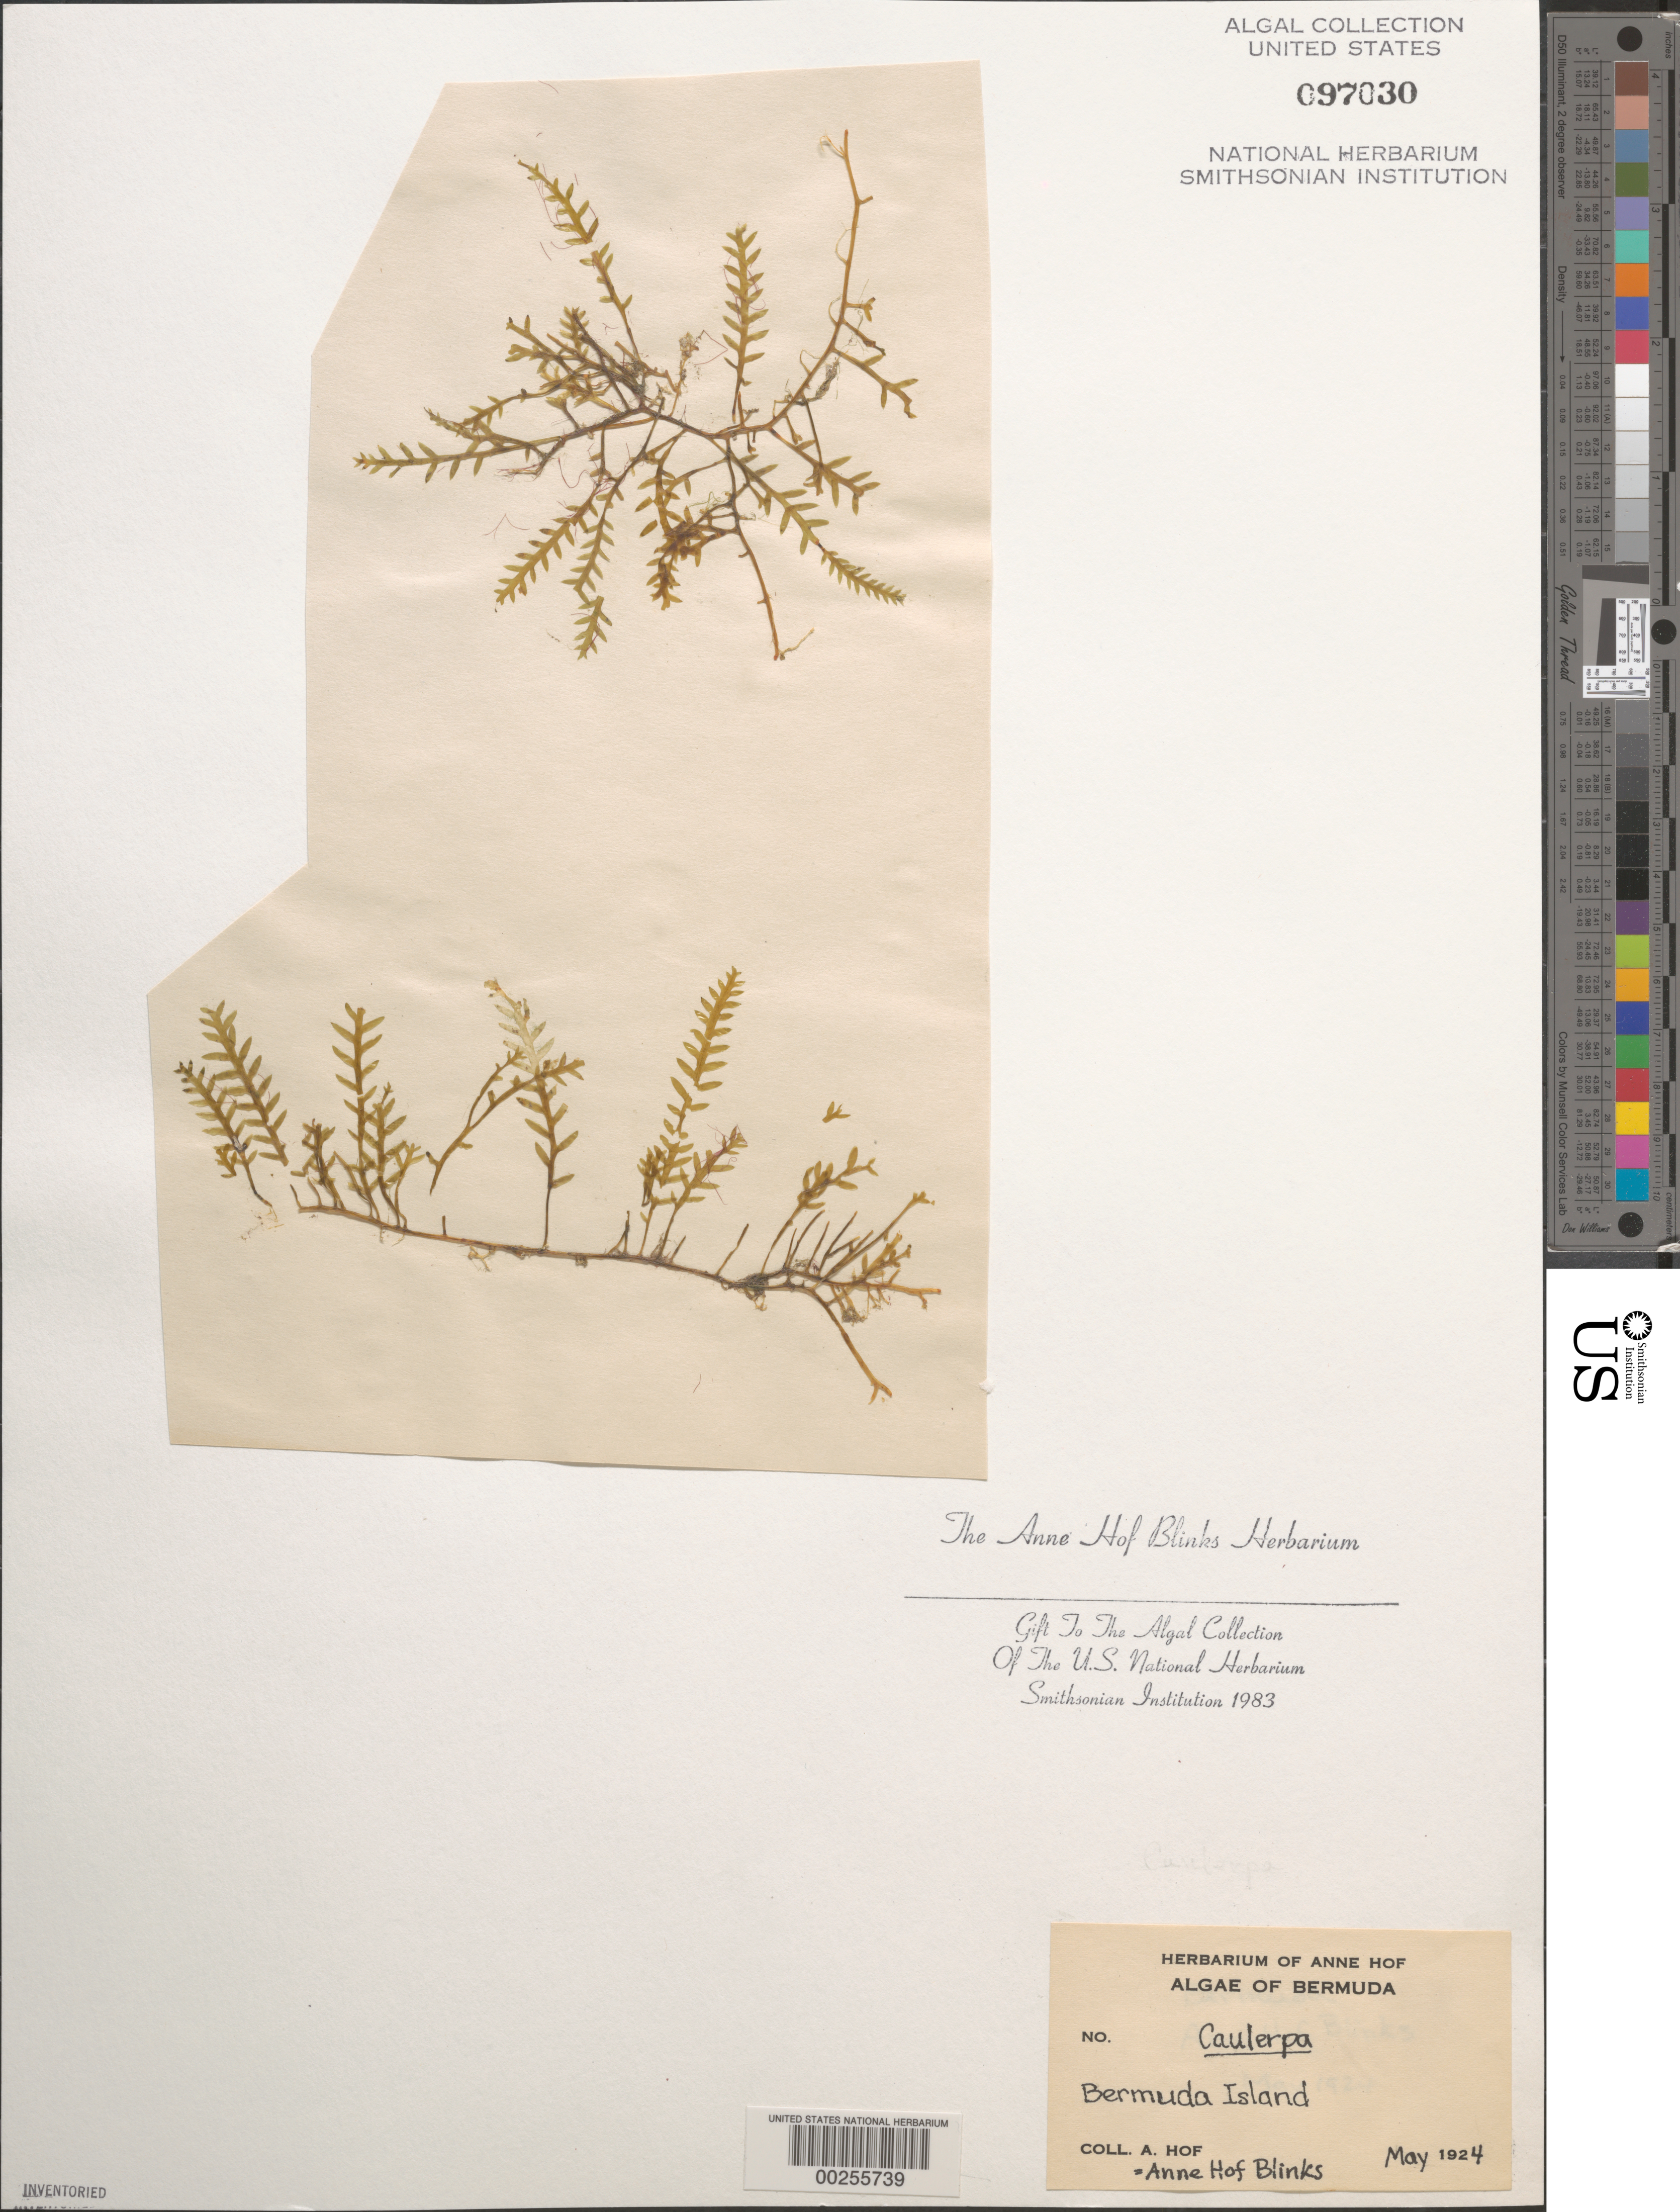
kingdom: Plantae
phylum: Chlorophyta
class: Ulvophyceae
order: Bryopsidales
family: Caulerpaceae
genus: Caulerpa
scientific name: Caulerpa sp.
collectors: A. Blinks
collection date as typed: May 1924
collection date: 1924-05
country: Bermuda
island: Bermuda Island (Long Island)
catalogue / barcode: US 97030